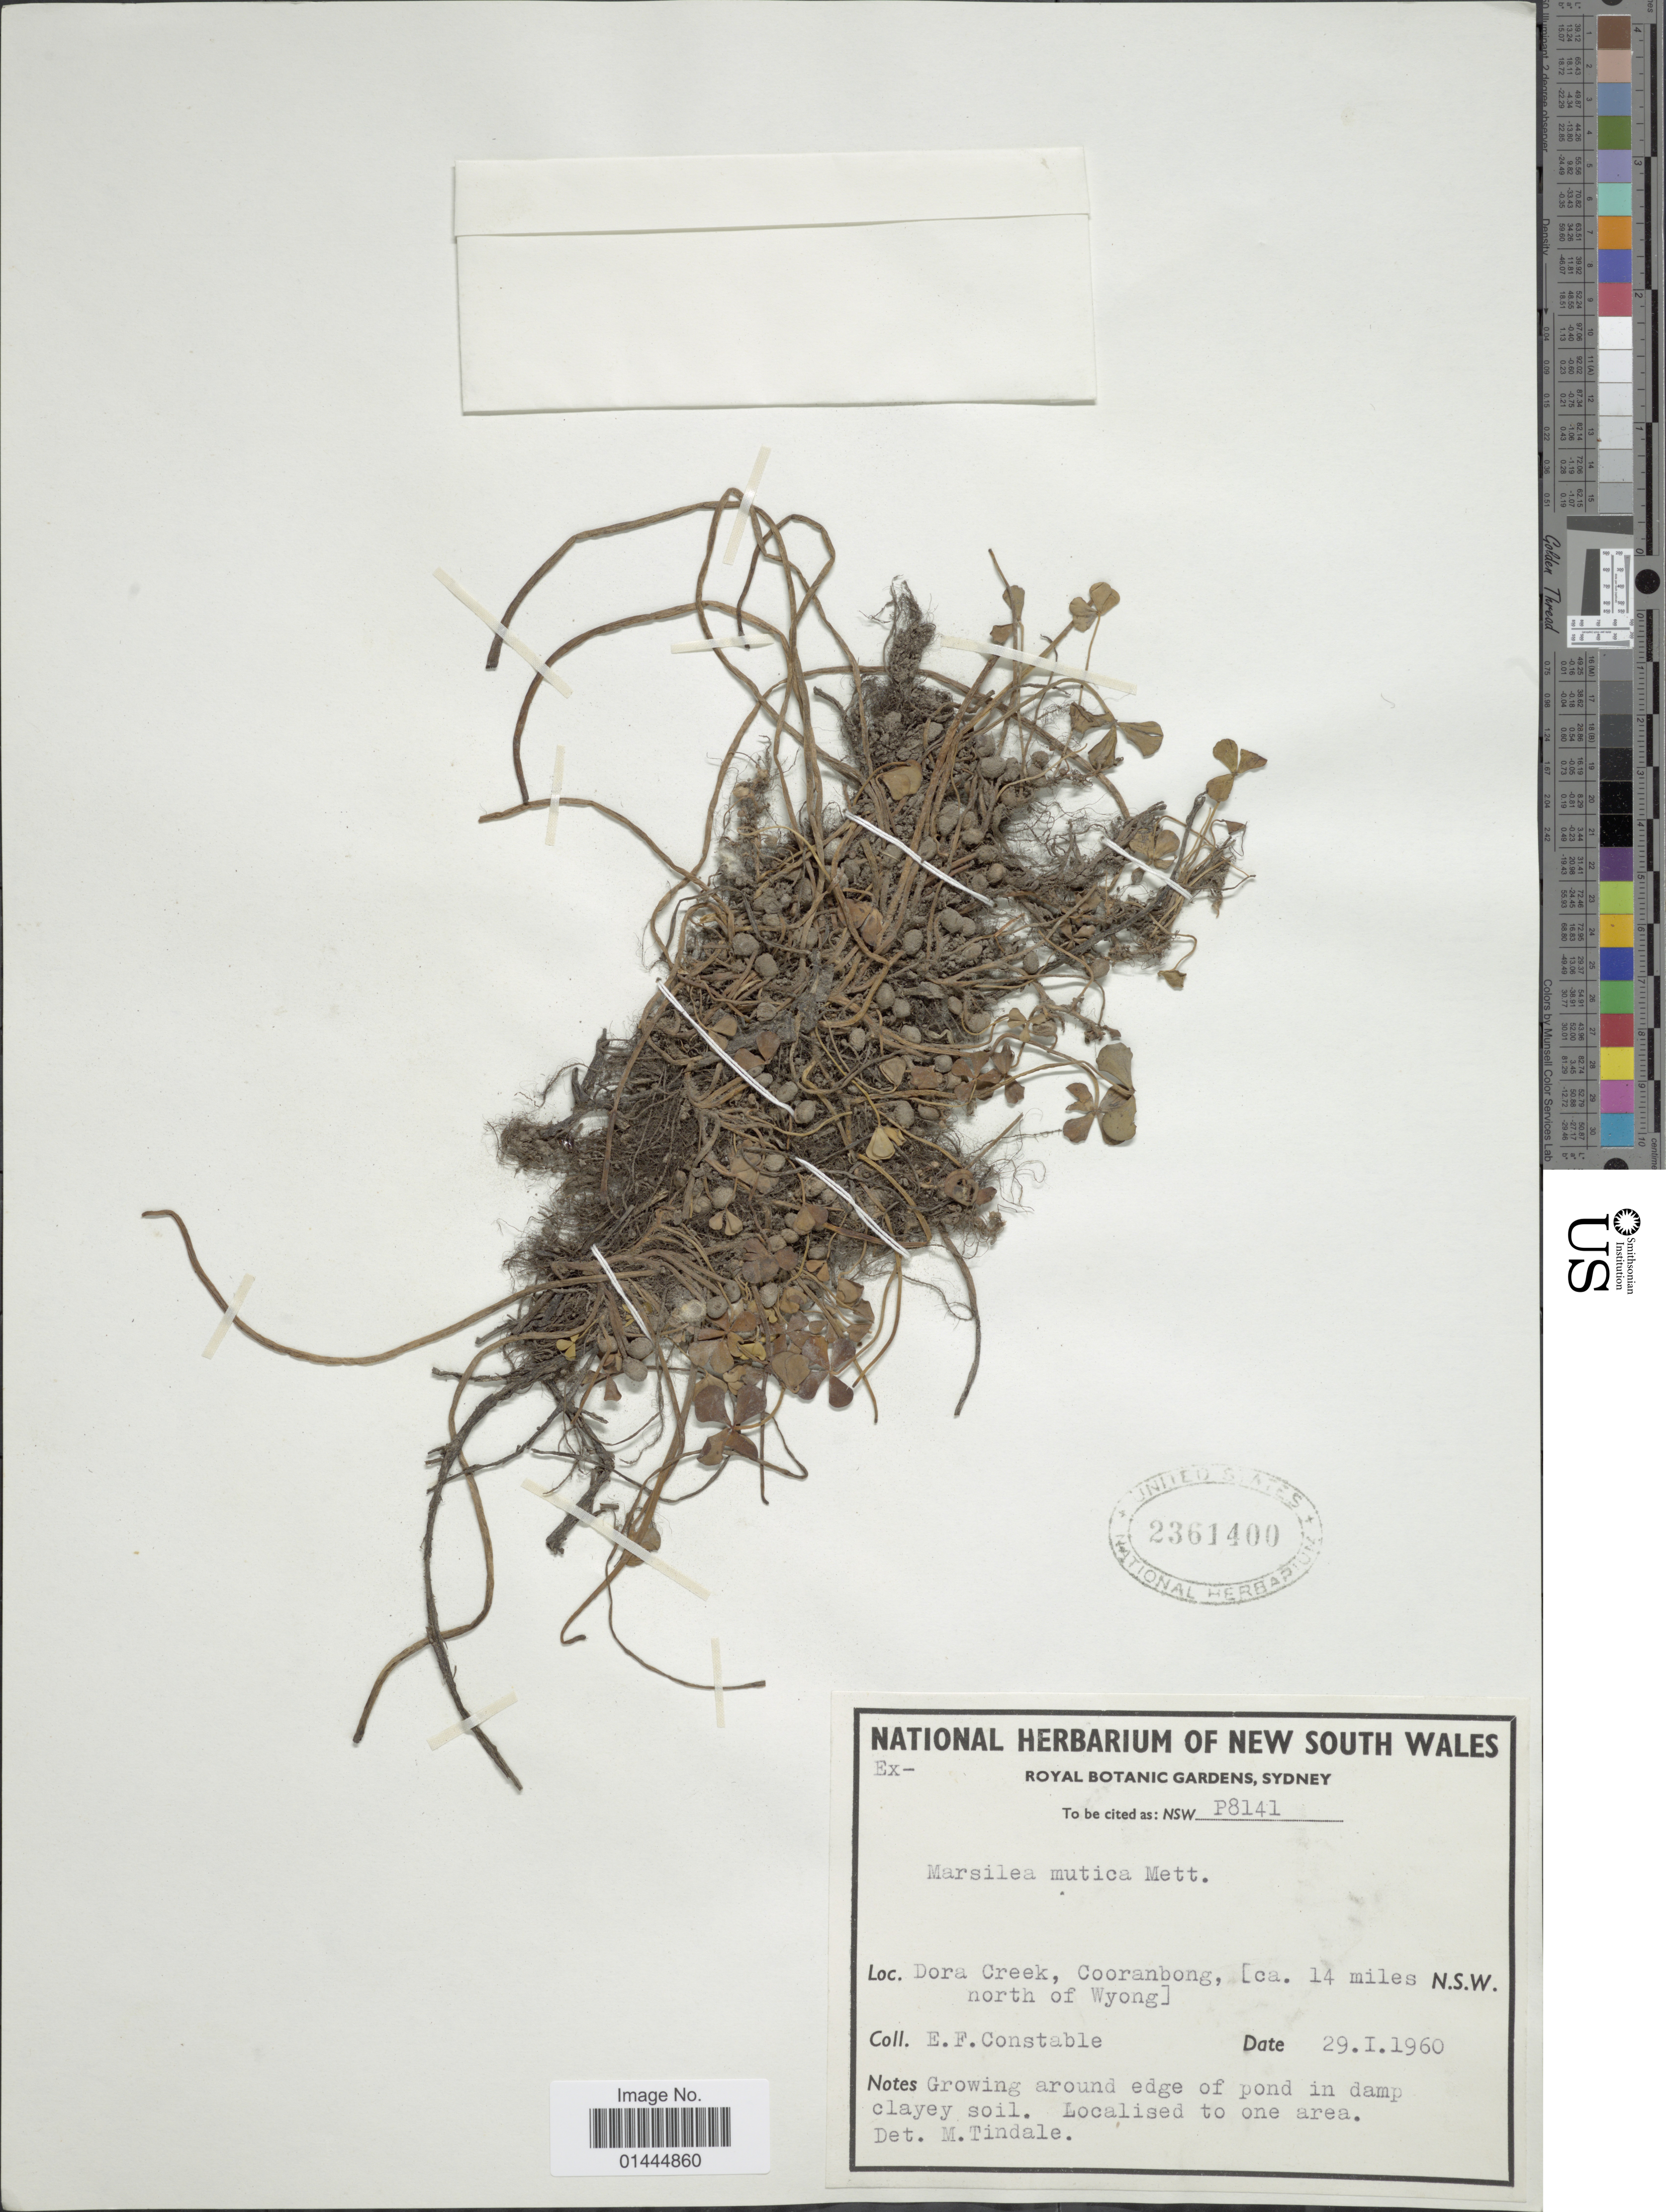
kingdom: Plantae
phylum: Tracheophyta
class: Polypodiopsida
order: Salviniales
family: Marsileaceae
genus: Marsilea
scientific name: Marsilea mutica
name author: Mett.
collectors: E. F. Constable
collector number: P8141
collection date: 1960-01-29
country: Australia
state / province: New South Wales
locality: Dora Creek, Cooranbong, (ca. 14 miles north of Wyong), around edge of pond.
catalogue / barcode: US 2361400